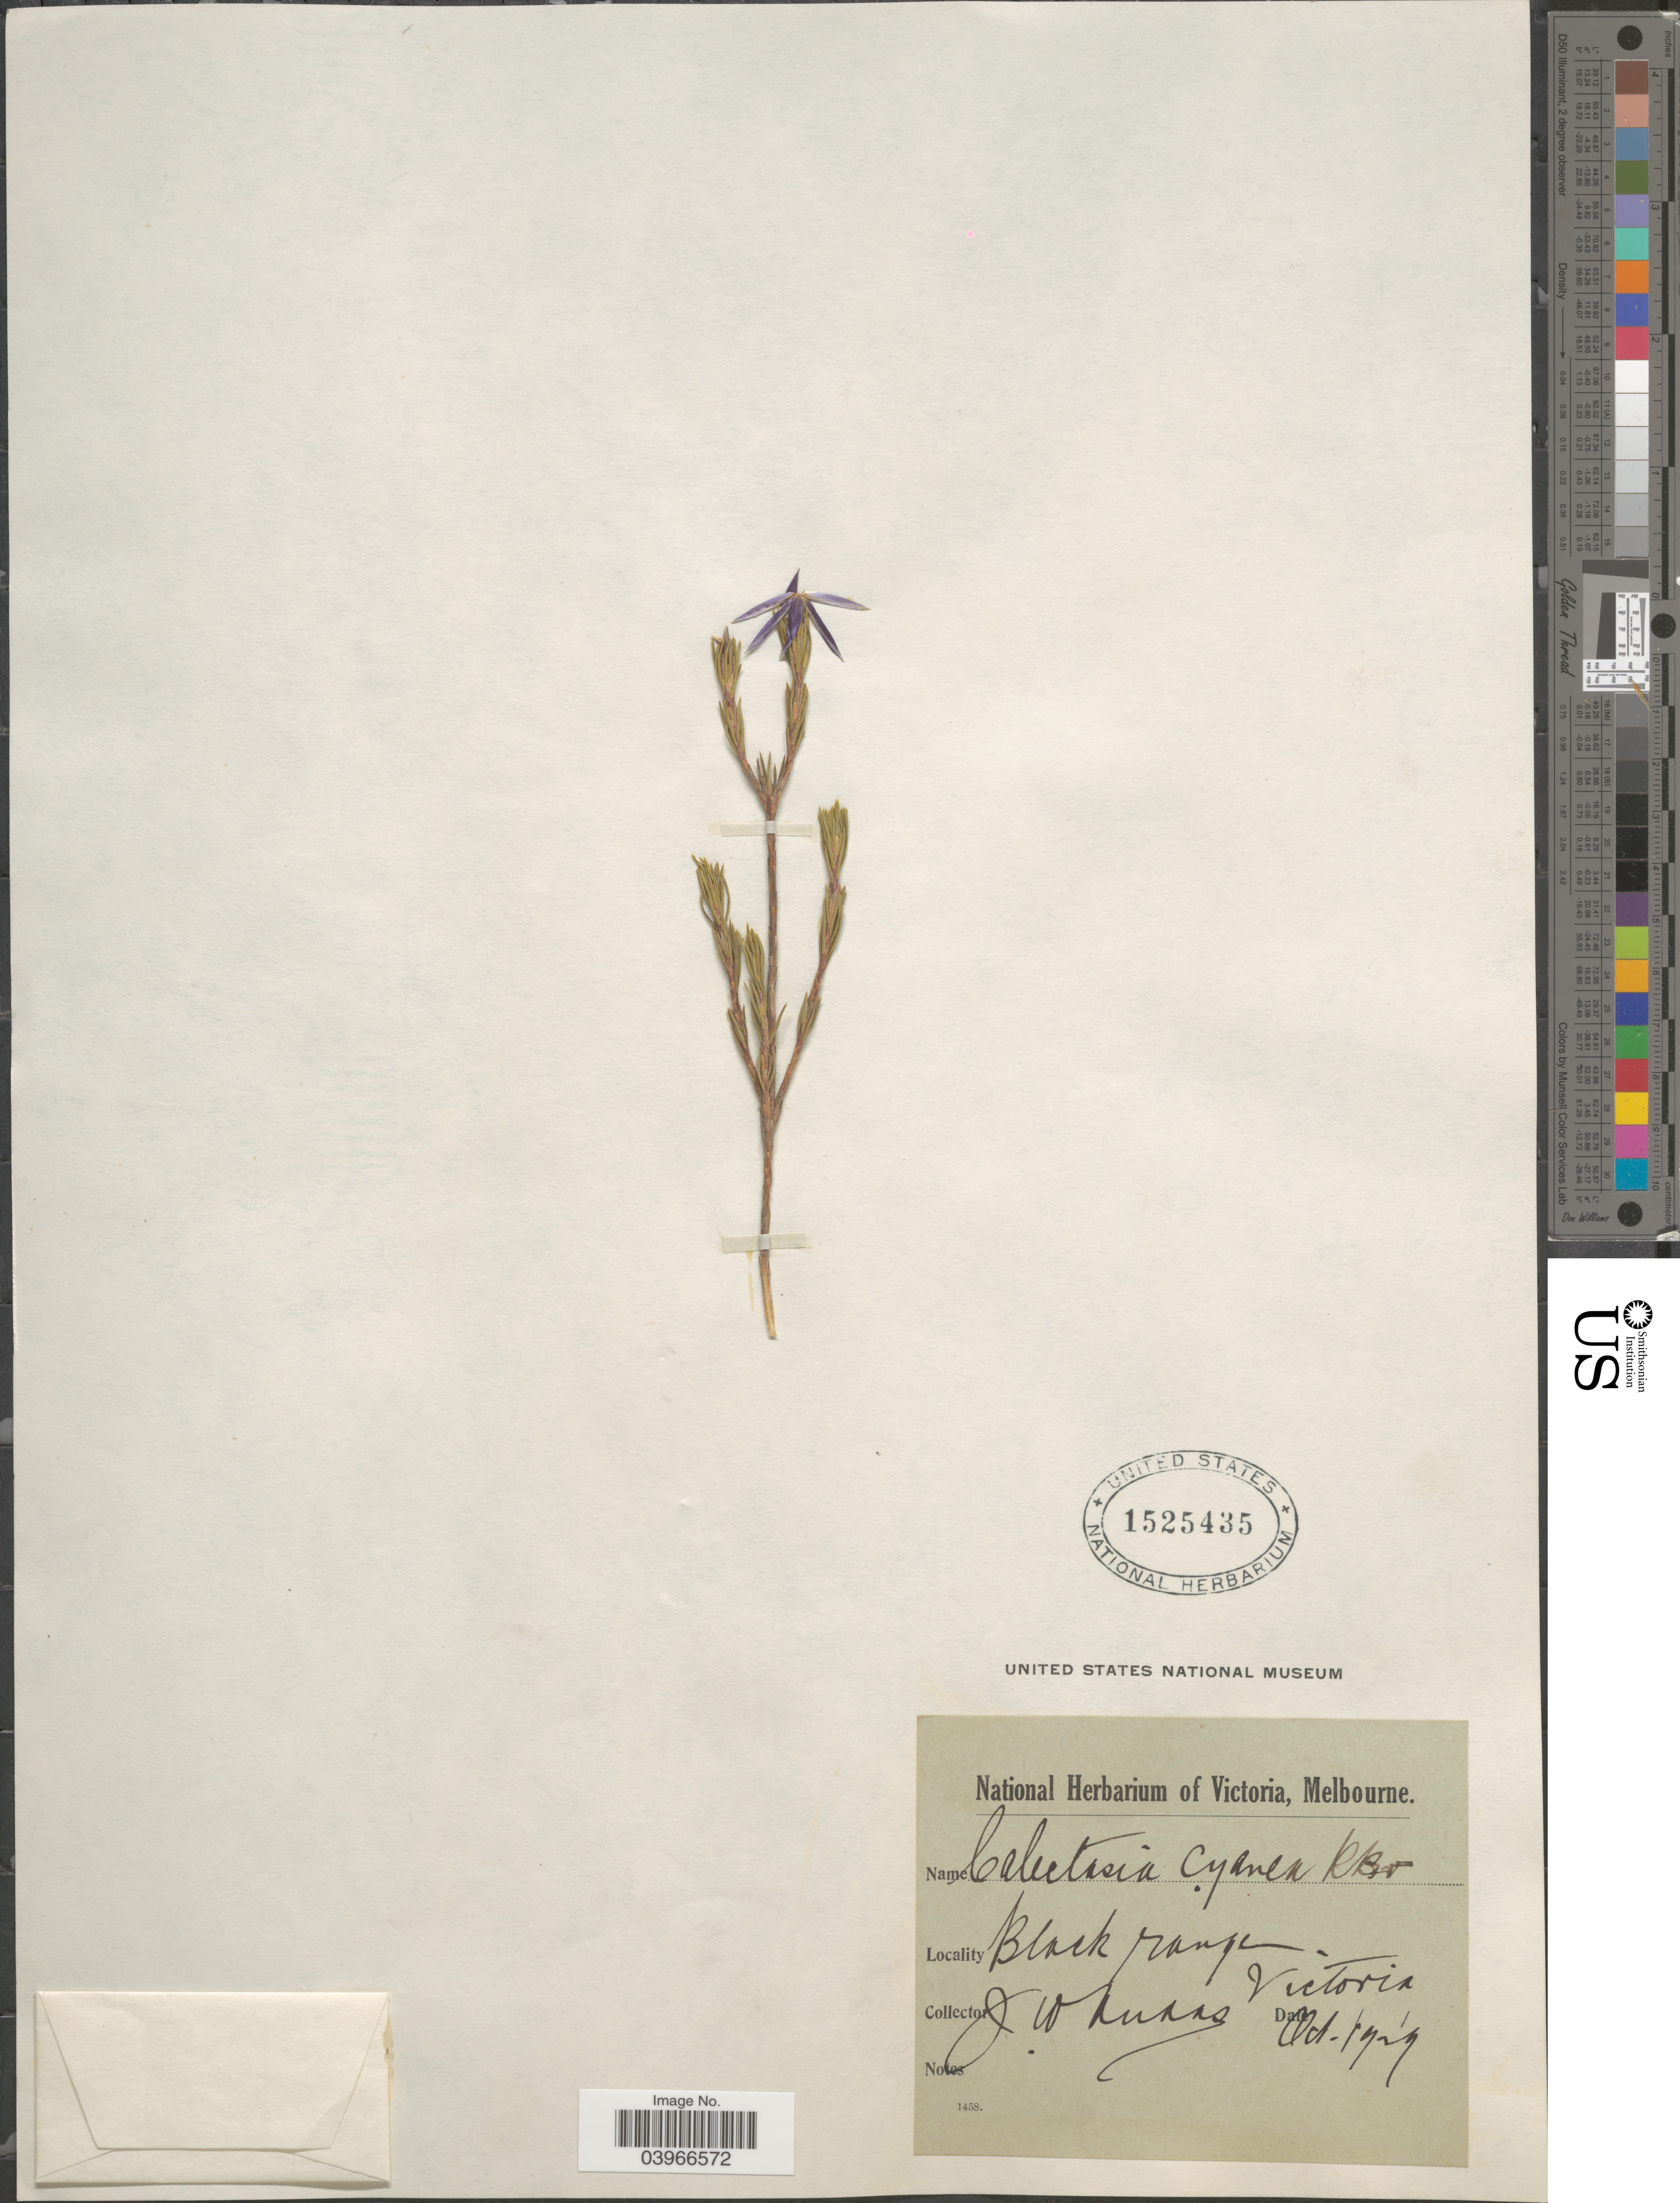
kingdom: Plantae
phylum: Tracheophyta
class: Liliopsida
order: Arecales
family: Dasypogonaceae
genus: Calectasia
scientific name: Calectasia cyanea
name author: R. Br.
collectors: J. Audas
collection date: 1929-10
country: Australia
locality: Black range- Victoria.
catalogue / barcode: US 1525435